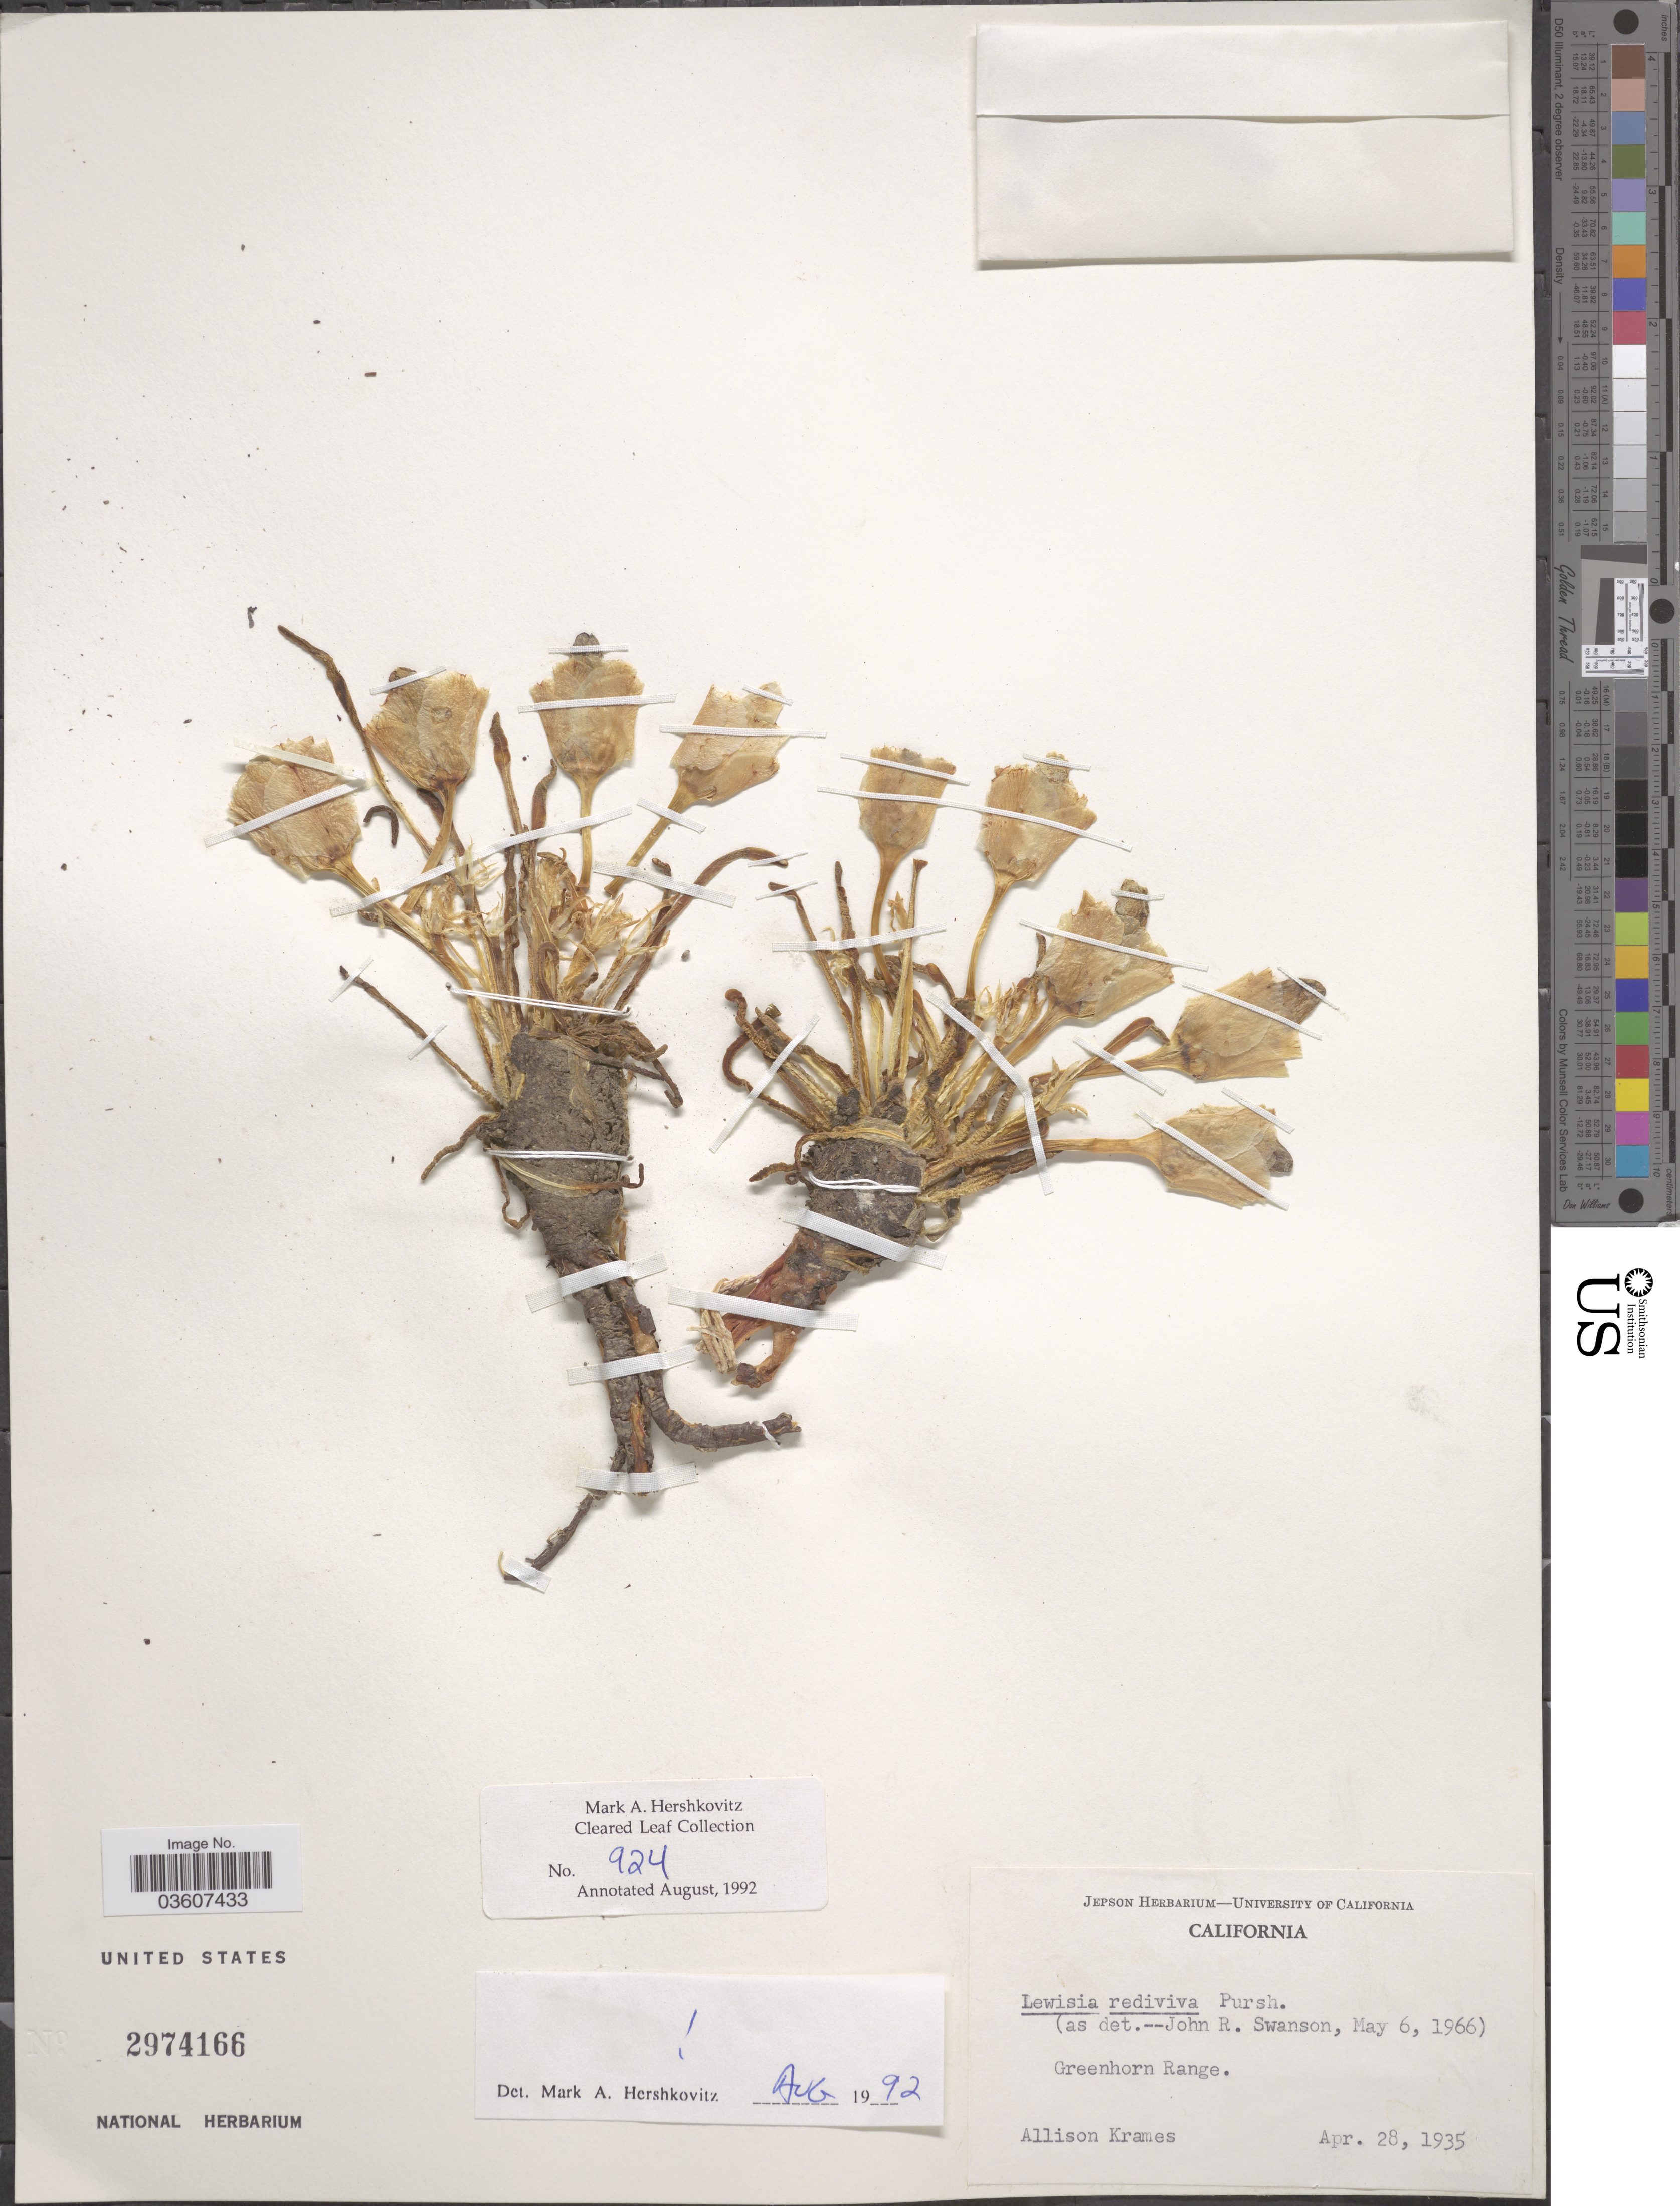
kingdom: Plantae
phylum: Tracheophyta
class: Magnoliopsida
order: Caryophyllales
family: Montiaceae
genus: Lewisia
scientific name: Lewisia rediviva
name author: Pursh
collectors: A. Krames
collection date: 1935-04-28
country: United States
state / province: California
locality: Greenhorn Range.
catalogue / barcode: US 2974166